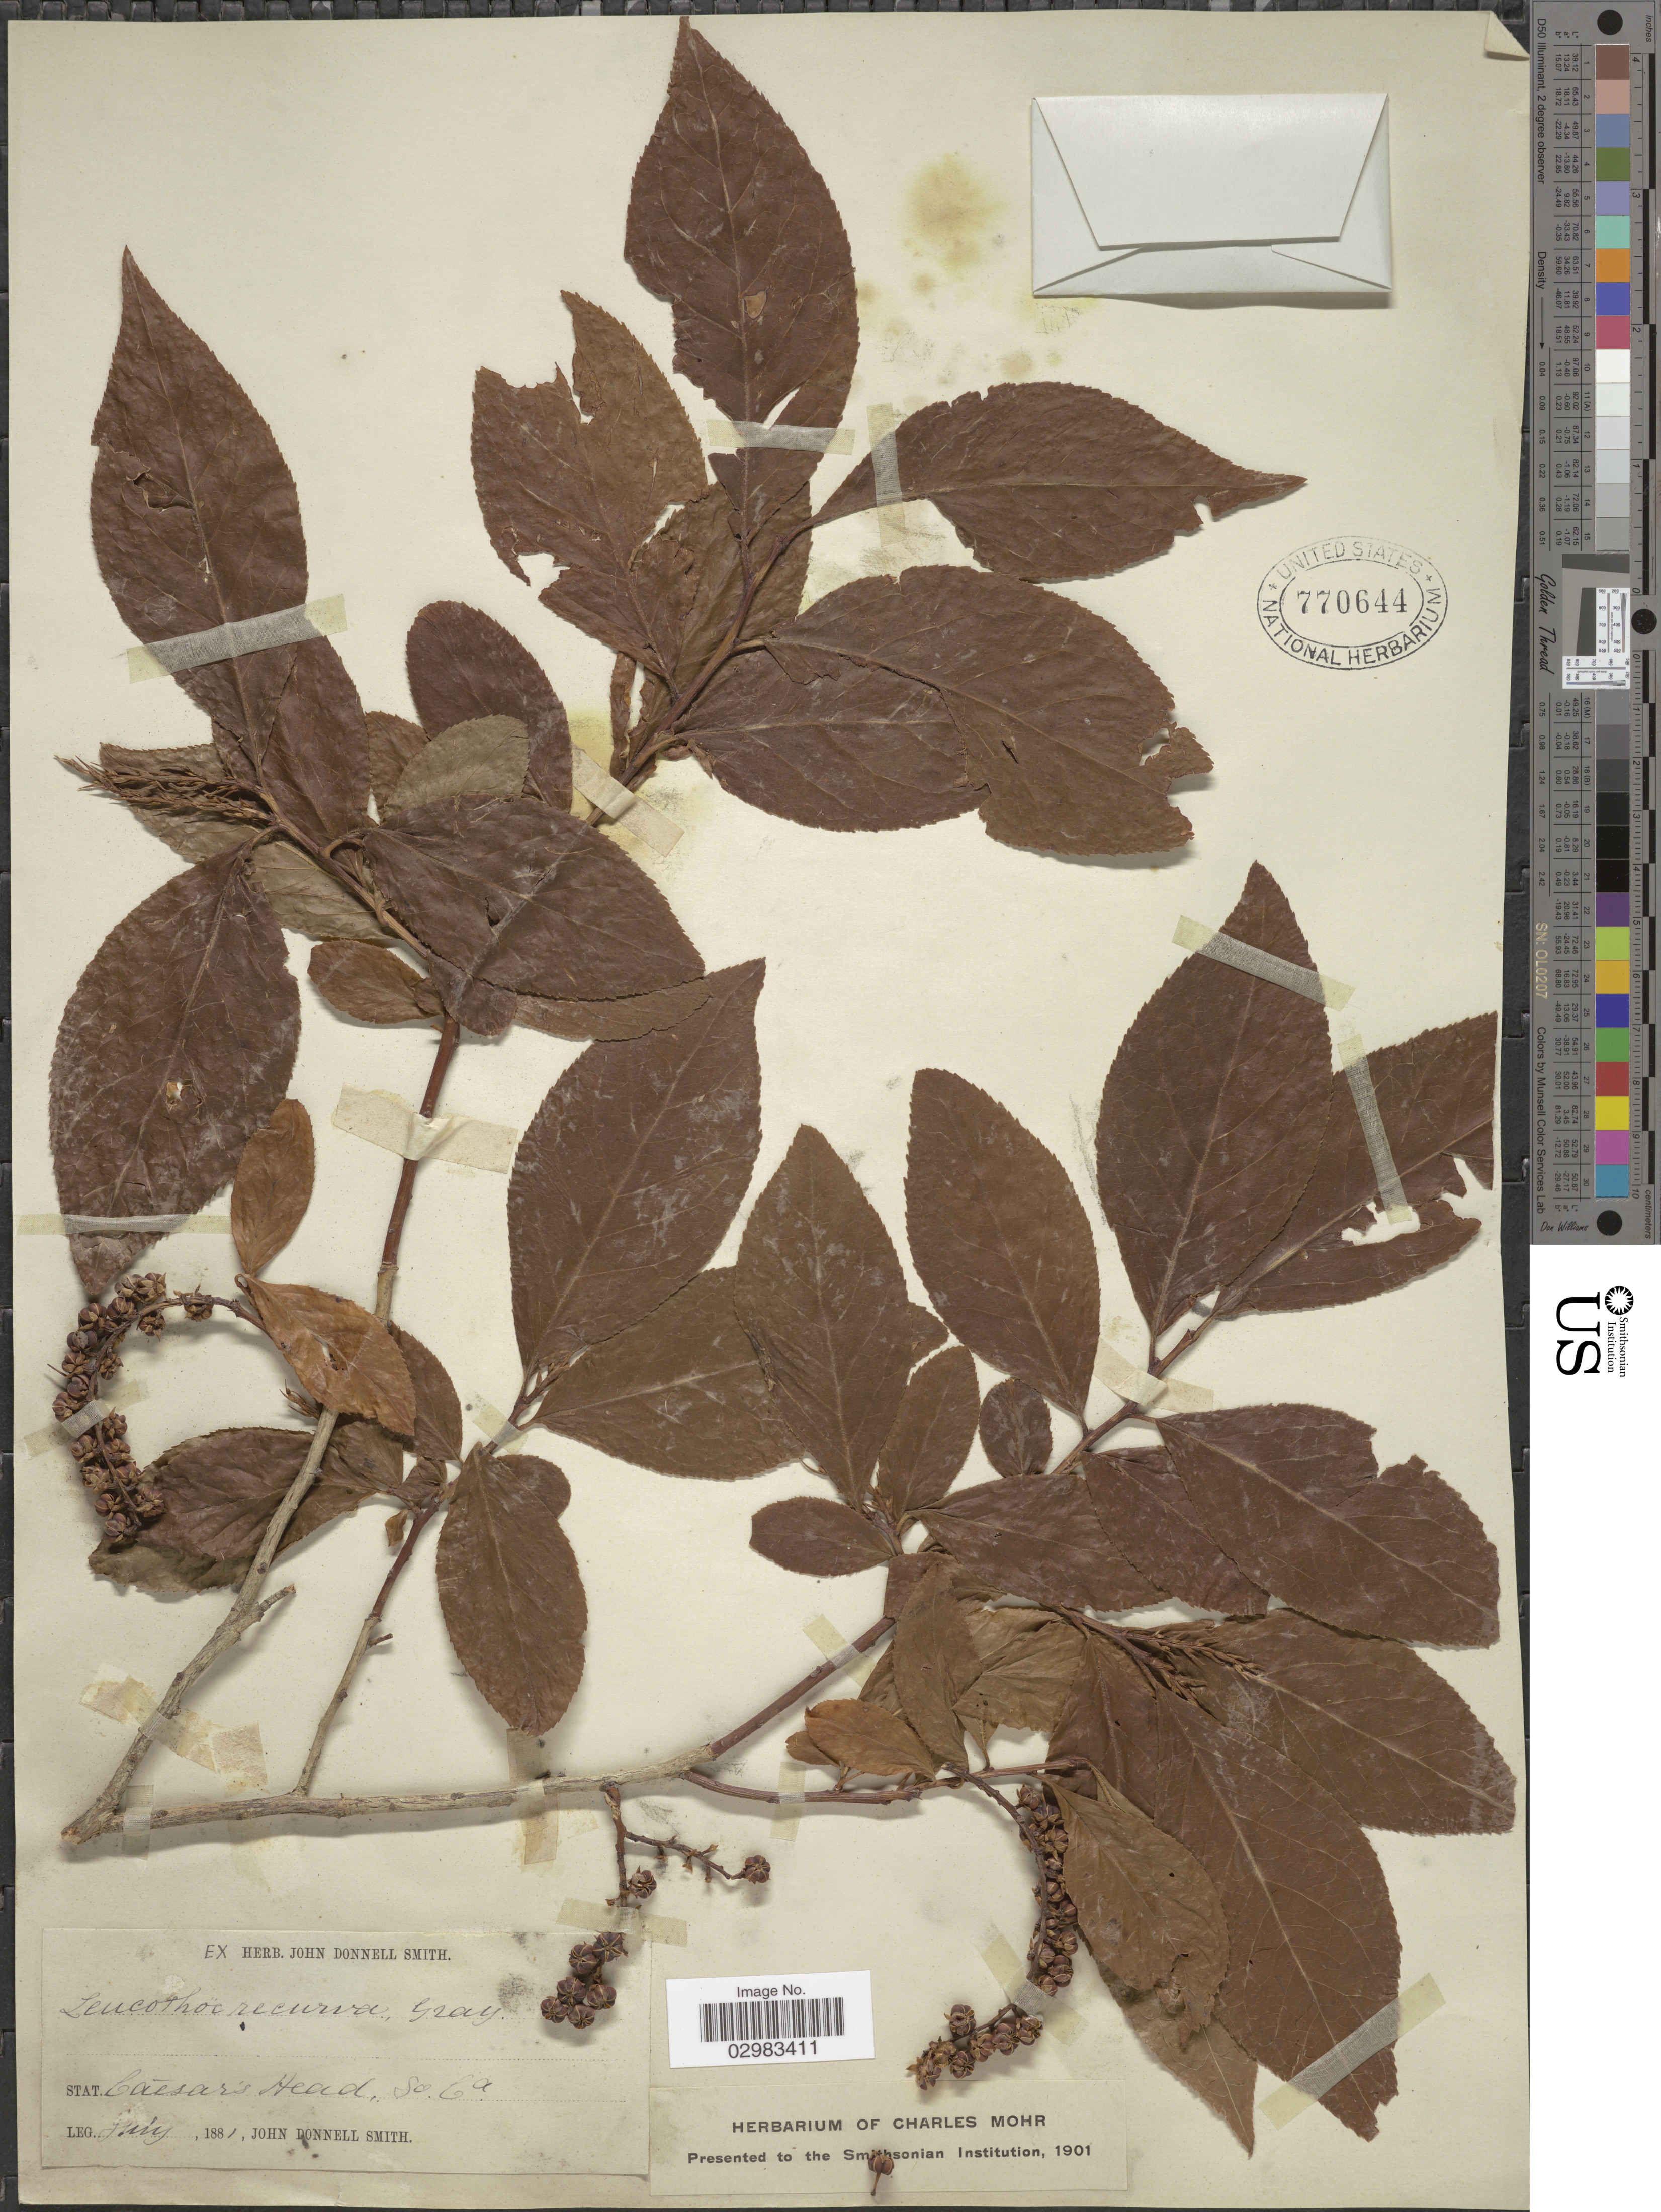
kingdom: Plantae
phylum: Tracheophyta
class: Magnoliopsida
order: Ericales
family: Ericaceae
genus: Leucothoe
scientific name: Leucothoë racemosa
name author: (L.) A. Gray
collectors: J. Donnell Smith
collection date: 1881-06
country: United States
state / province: South Carolina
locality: Stat. Ceasar's Head.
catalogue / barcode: US 770644